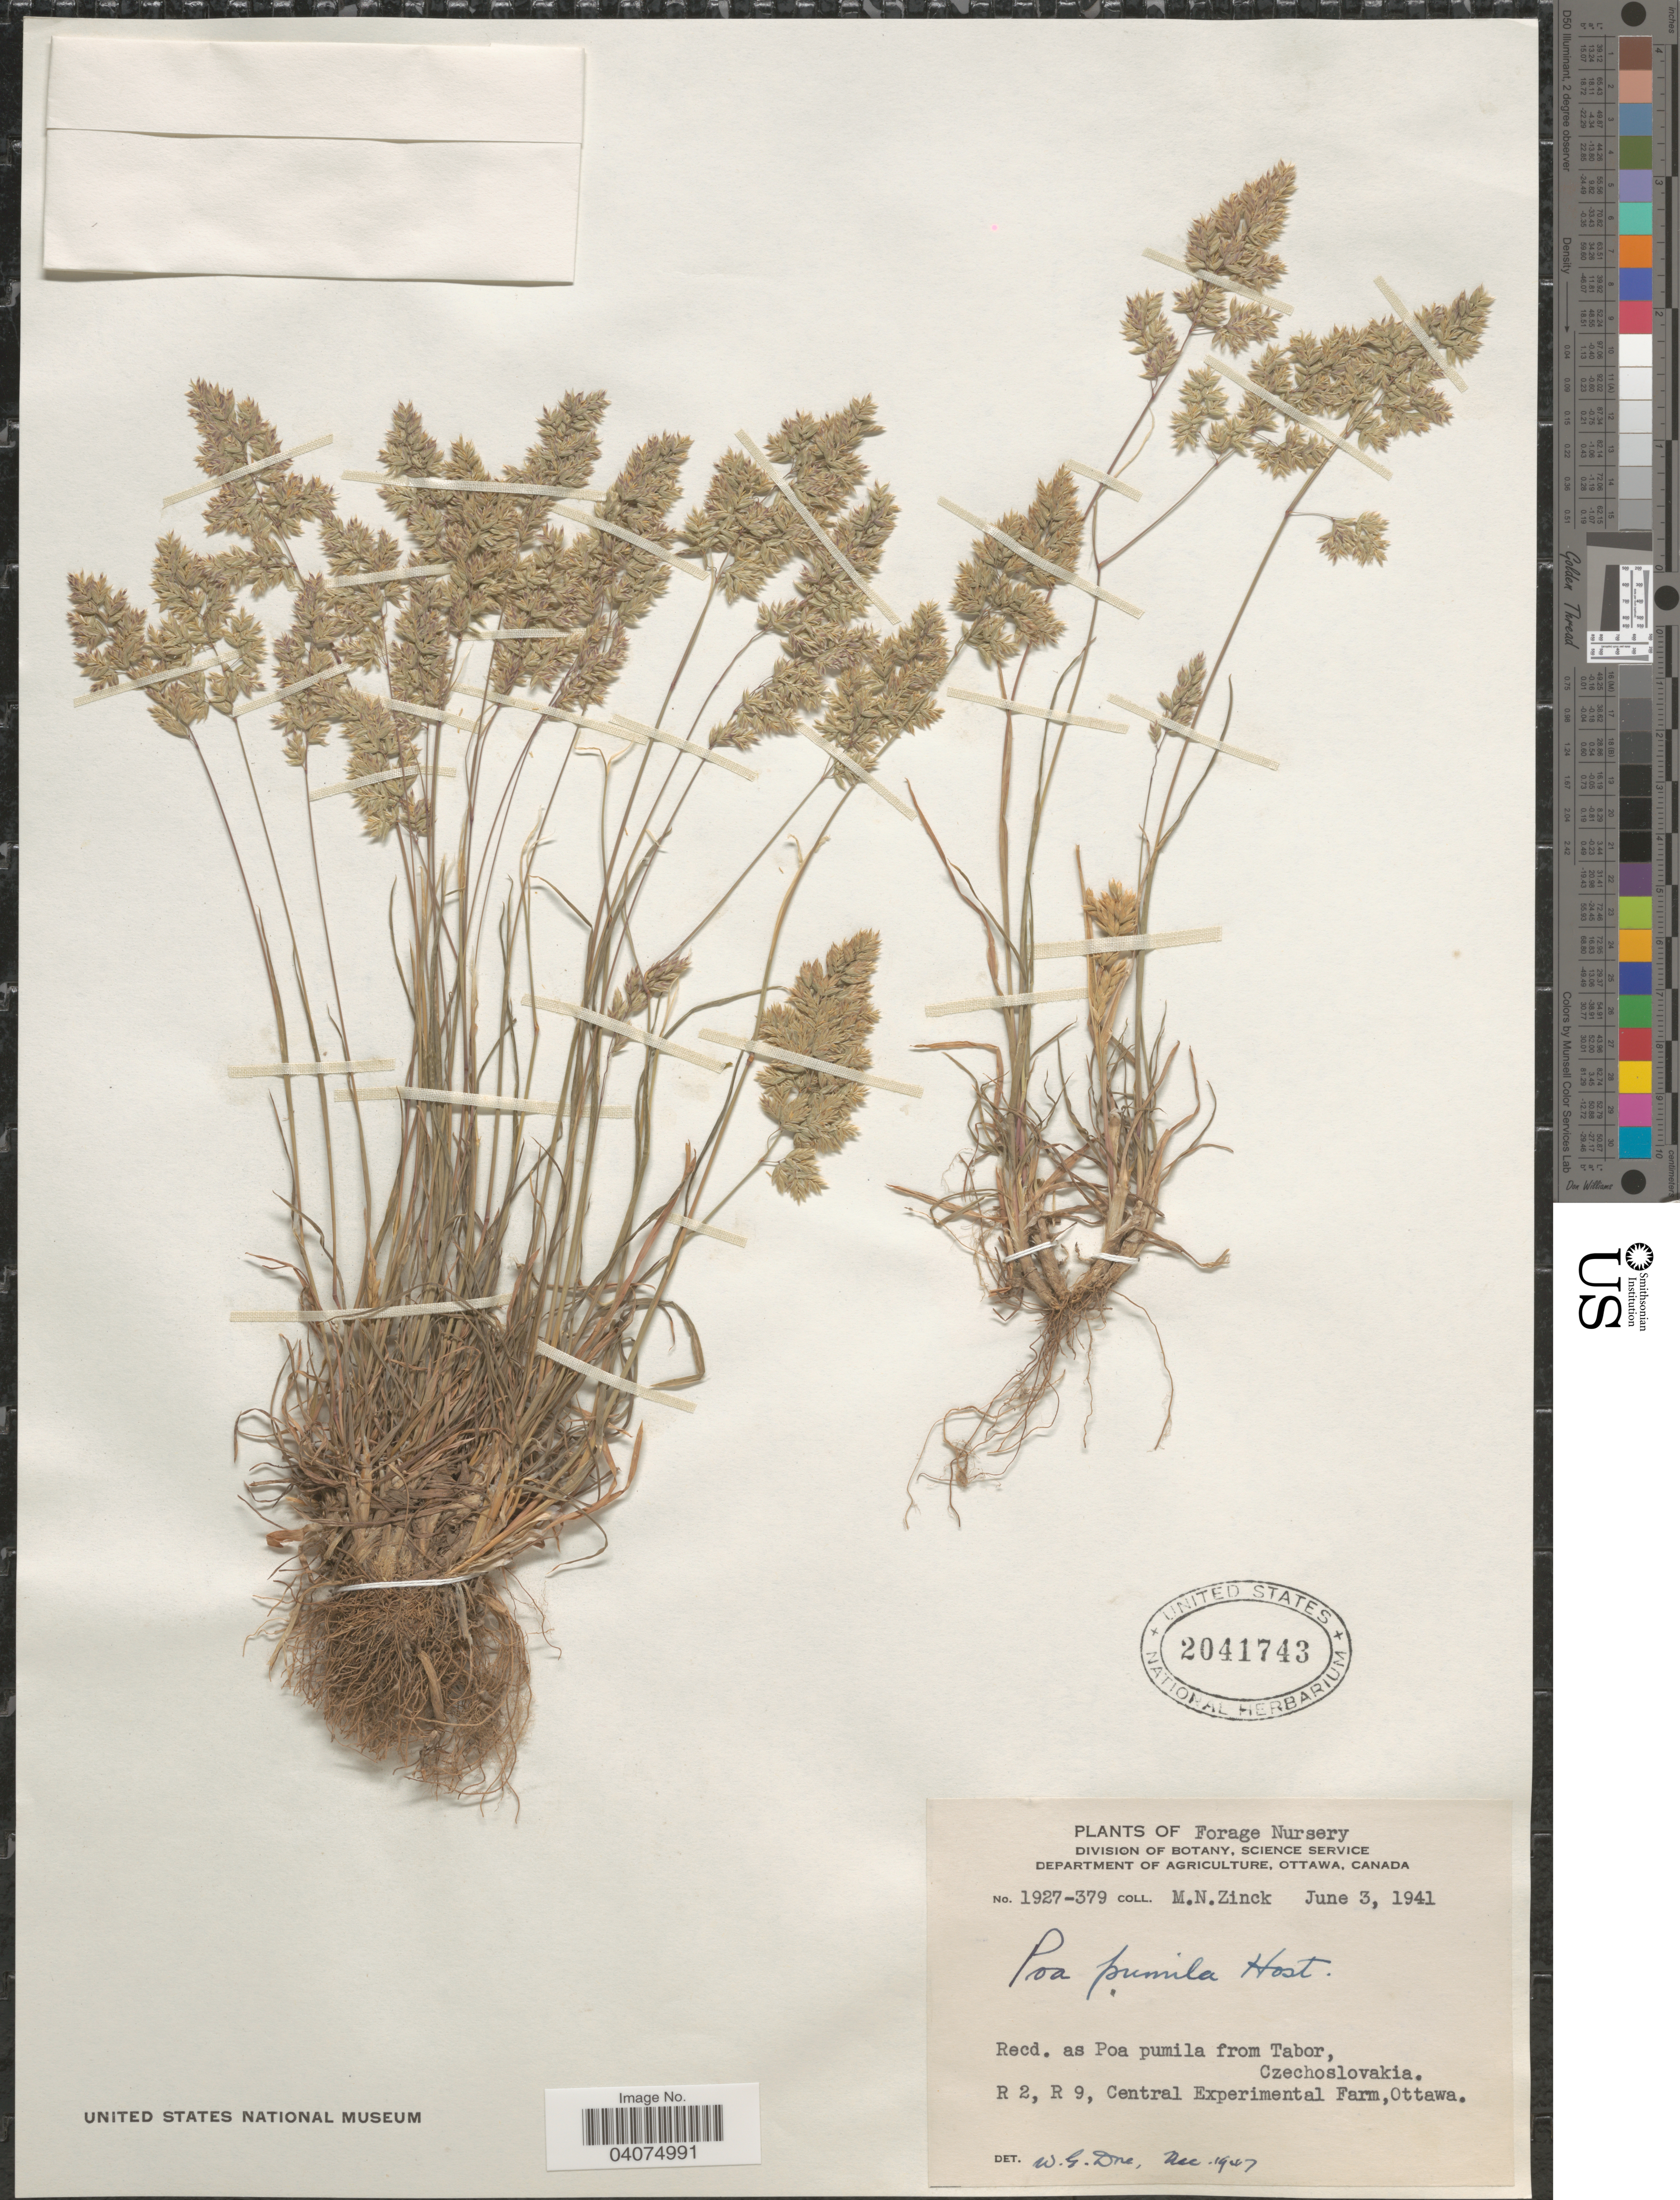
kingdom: Plantae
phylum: Tracheophyta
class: Liliopsida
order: Poales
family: Poaceae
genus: Poa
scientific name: Poa pumila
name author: Host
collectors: M. Zinck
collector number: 1927-379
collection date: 1941-06-03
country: Canada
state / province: Ontario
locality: Forage Nursery. R 2, R 9, Central Experimental Farm, Ottawa.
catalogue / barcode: US 2041743